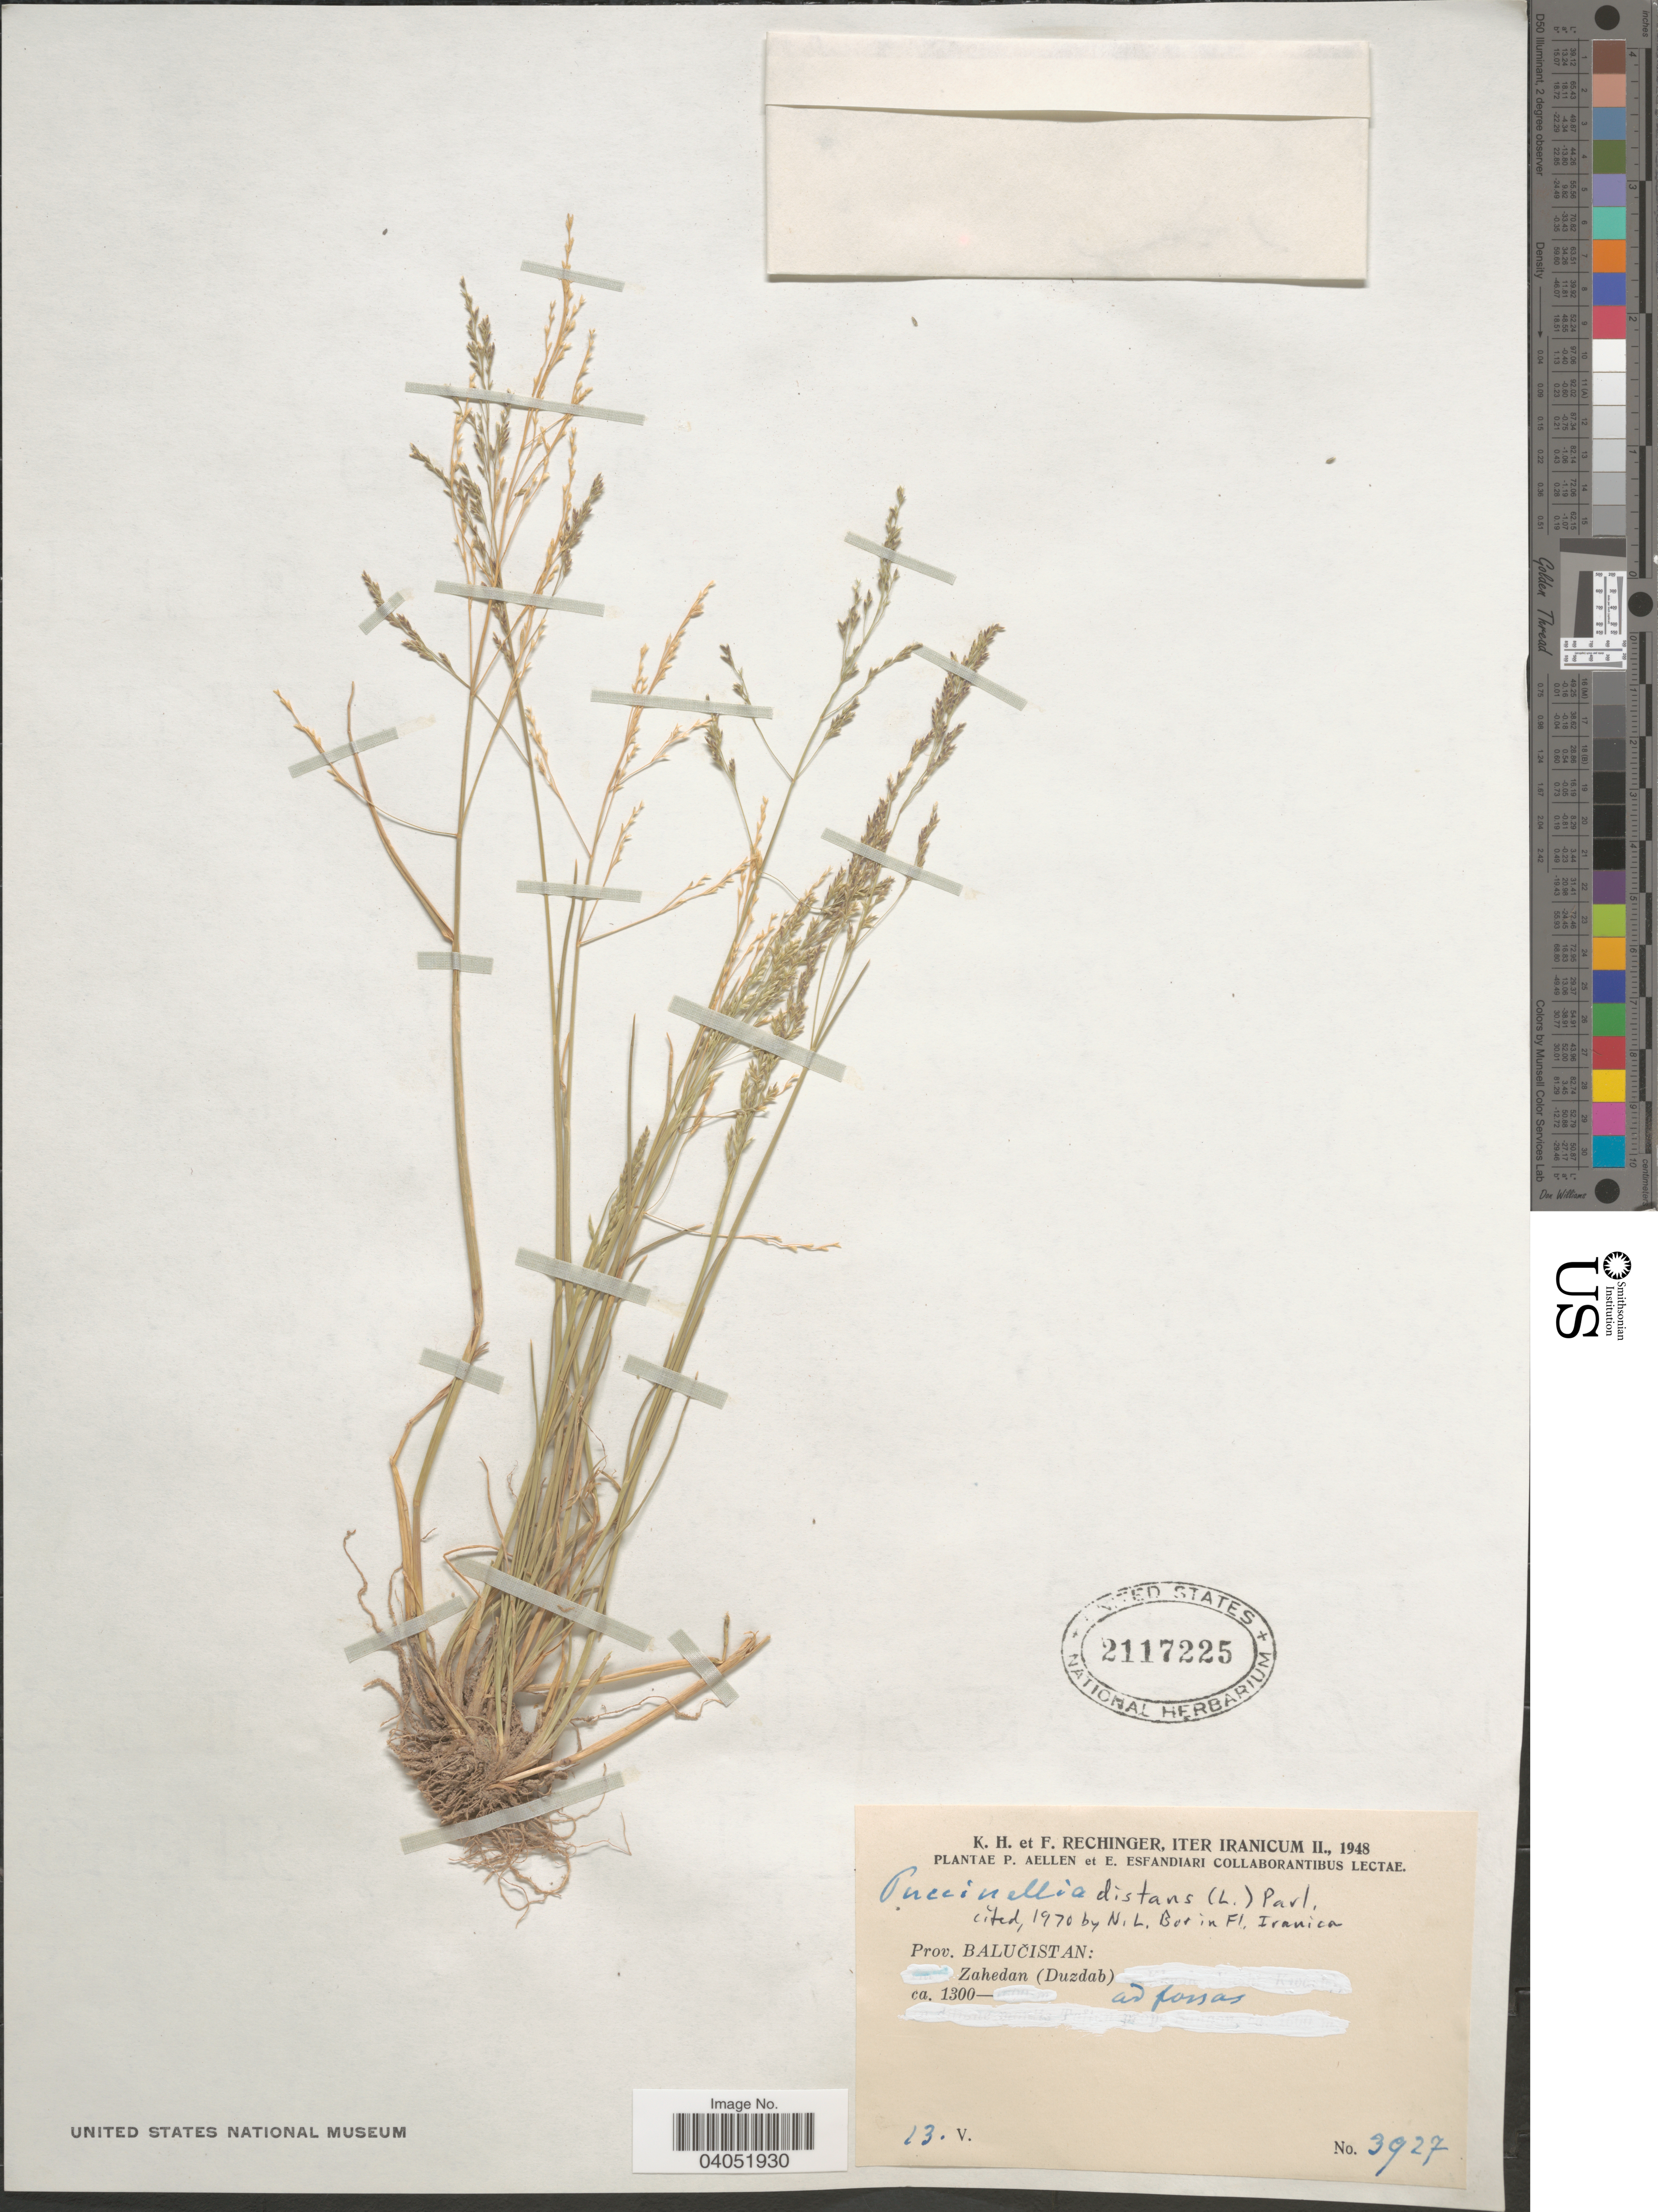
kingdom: Plantae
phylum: Tracheophyta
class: Liliopsida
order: Poales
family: Poaceae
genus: Puccinellia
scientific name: Puccinellia distans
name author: (Jacq.) Parl.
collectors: K. H. Rechinger & F. Rechinger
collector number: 3927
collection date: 1948-05-13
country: Iran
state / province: Sistan and Baluchistan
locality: Iter Iranicum. Prov. Balučistan: Zahedan (Duzdab). Ad forsas.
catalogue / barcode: US 2117225